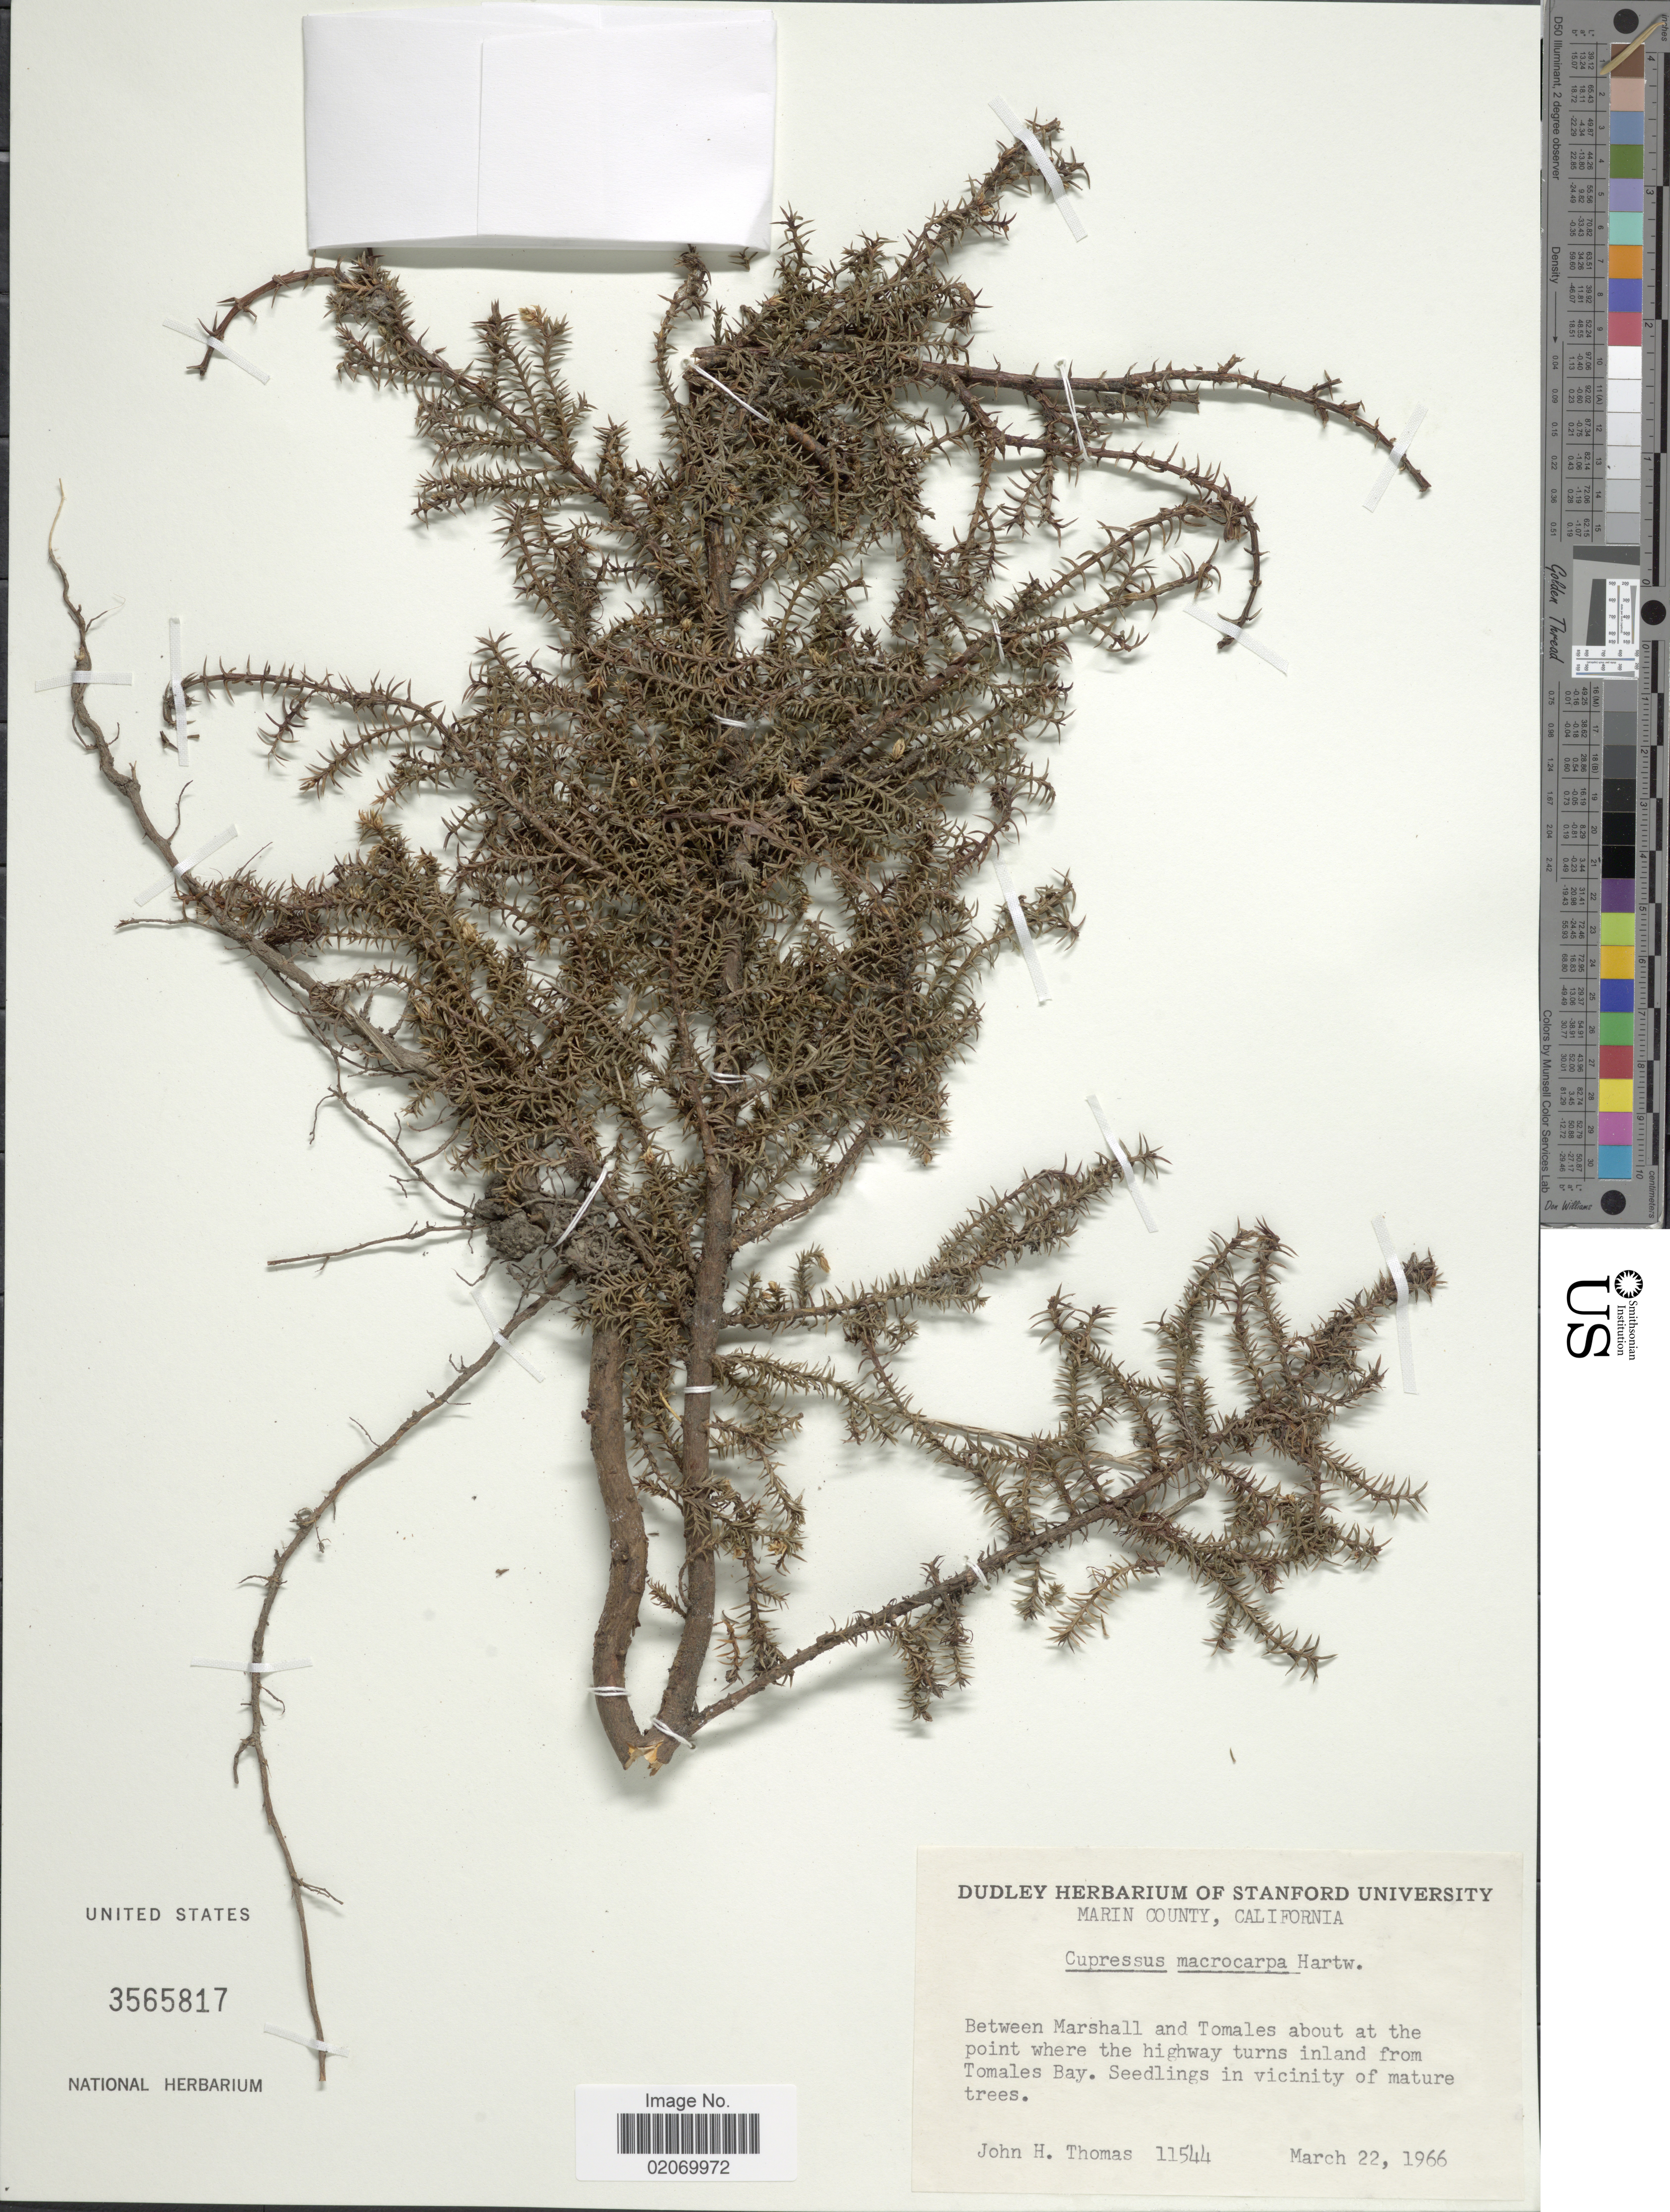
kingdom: Plantae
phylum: Tracheophyta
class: Pinopsida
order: Pinales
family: Cupressaceae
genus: Hesperocyparis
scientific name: Hesperocyparis macrocarpa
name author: (Hartw. ex Gordon) Bartel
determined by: (US) Smithsonian Institution - National Museum of Natural History - Department of Botany (UNITED STATES)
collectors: J. H. Thomas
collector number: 11544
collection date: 1966-03-22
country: United States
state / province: California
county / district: Marin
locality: Marin County, between Marshall and Tomales about at the point where the highway turns inland from Tomales Bay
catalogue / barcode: US 3565817